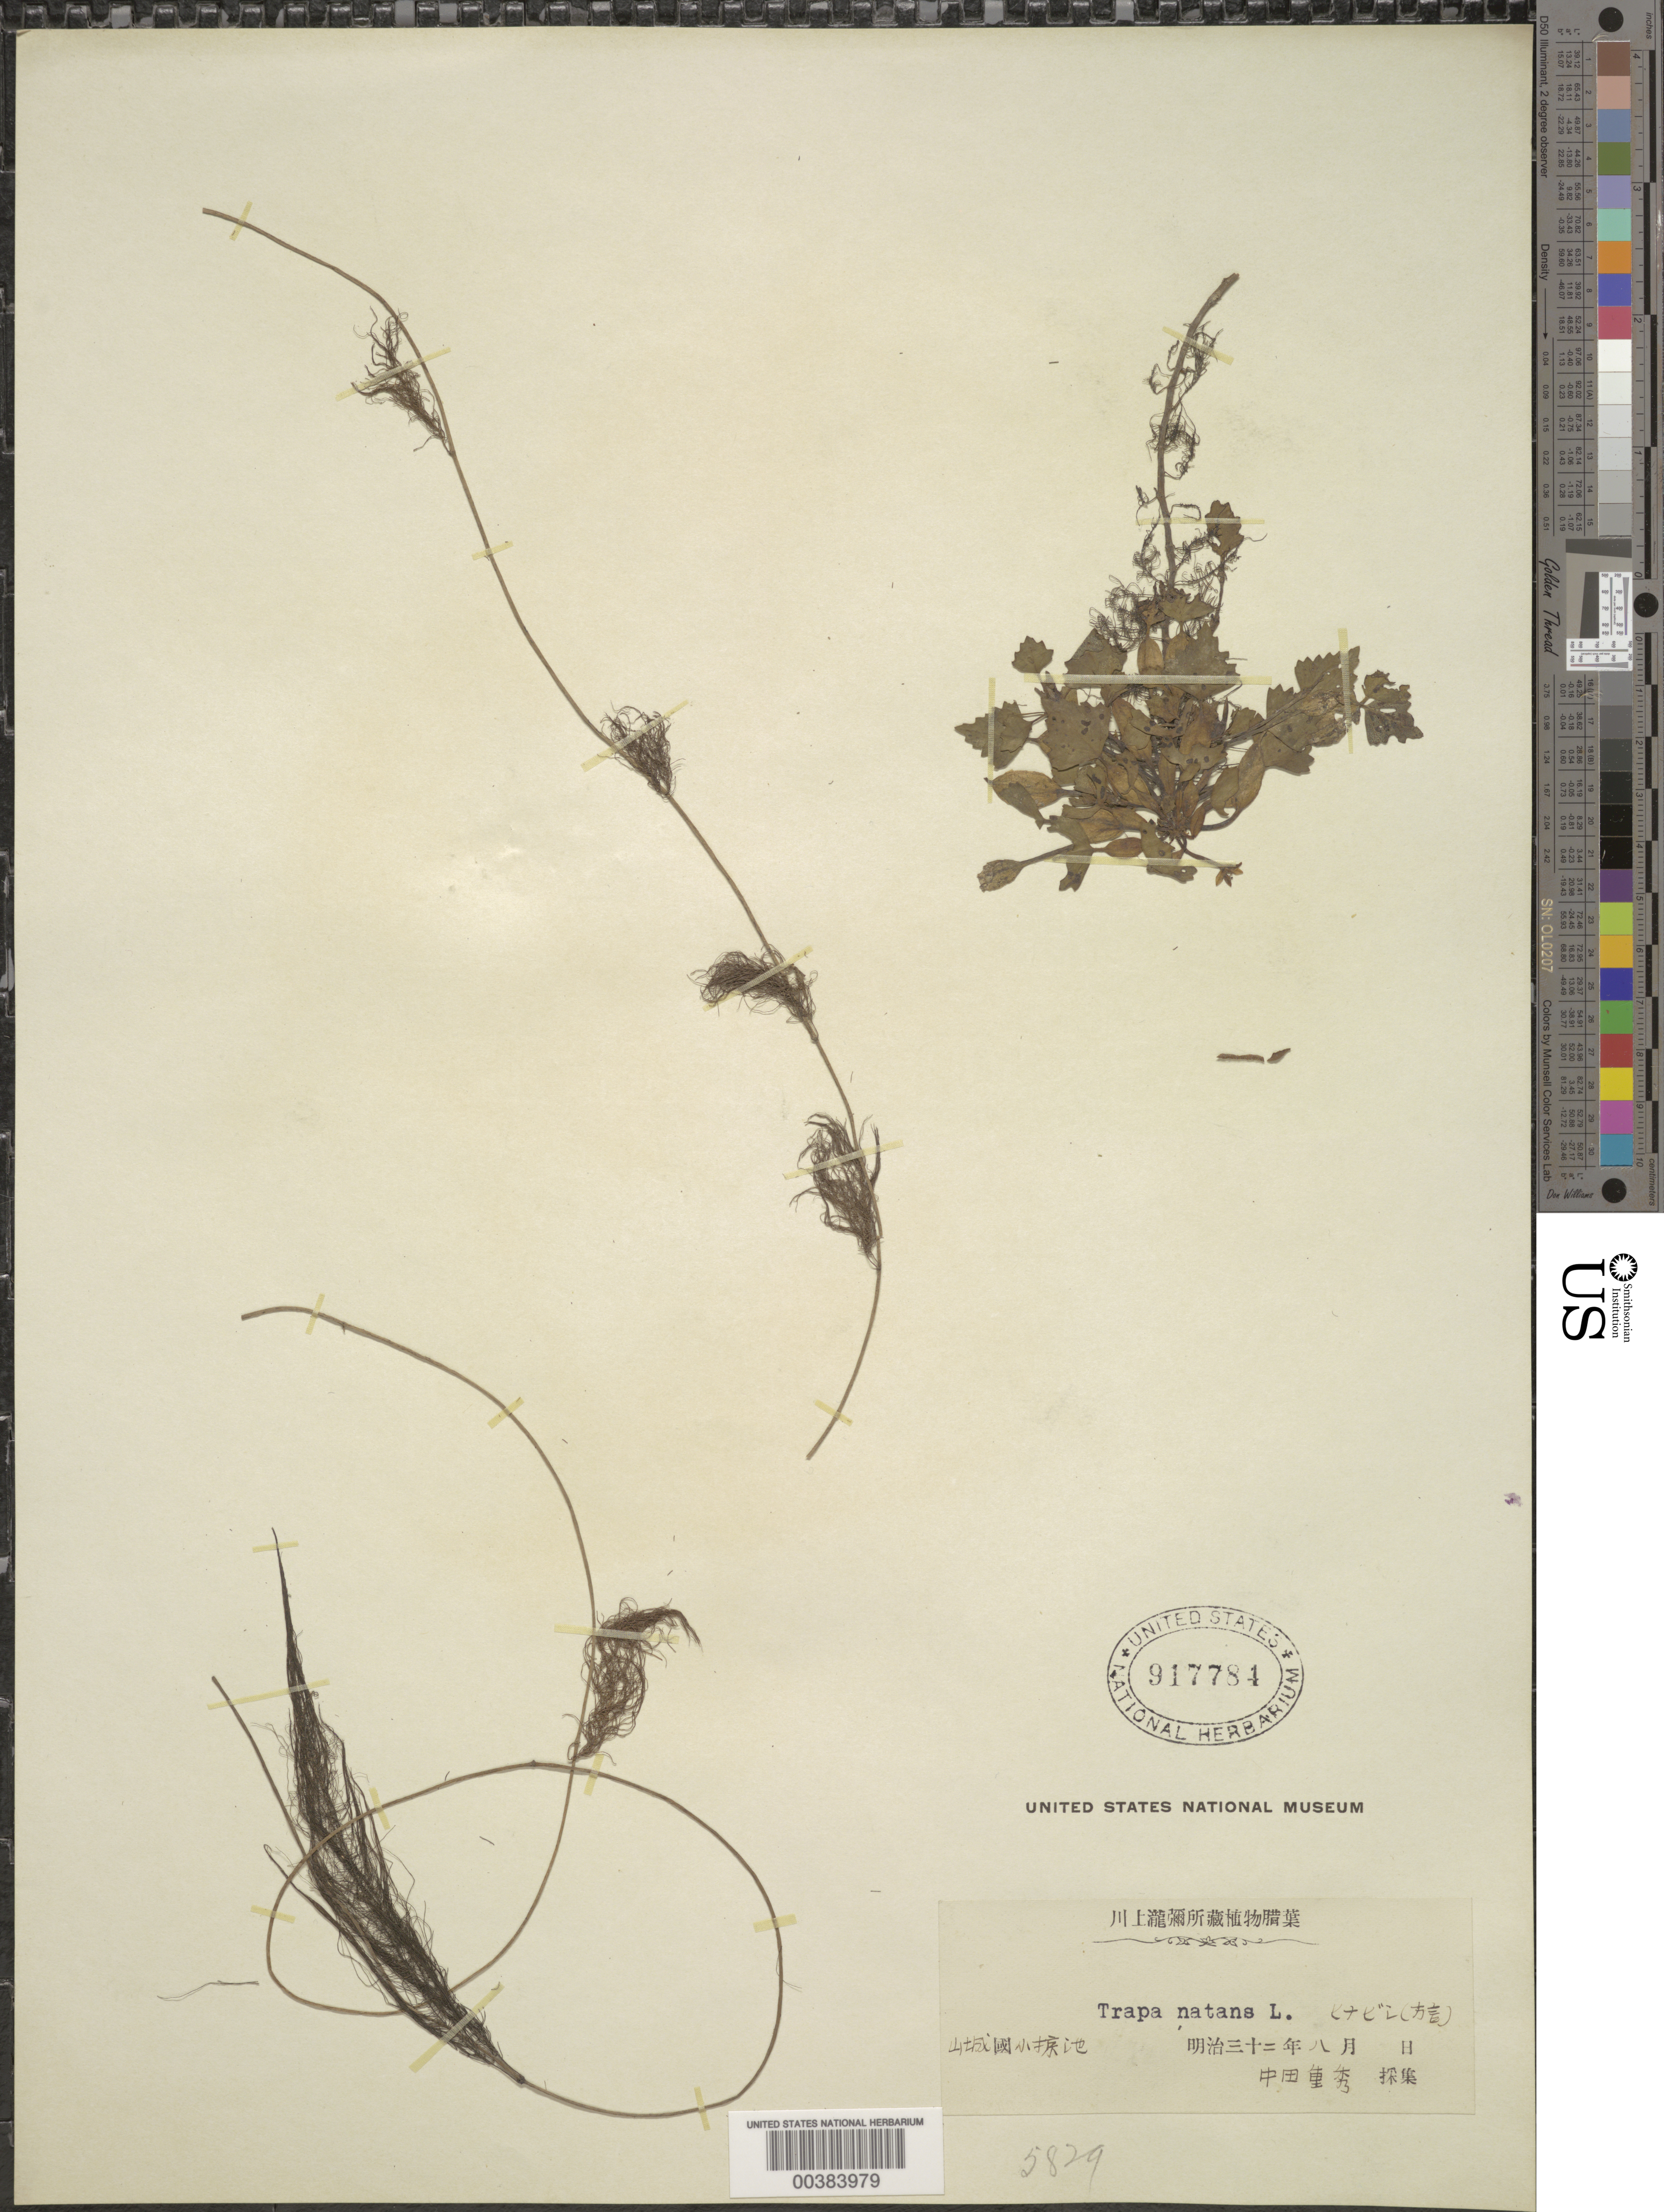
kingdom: Plantae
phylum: Tracheophyta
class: Magnoliopsida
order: Myrtales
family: Lythraceae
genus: Trapa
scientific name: Trapa natans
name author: L.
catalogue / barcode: US 917784